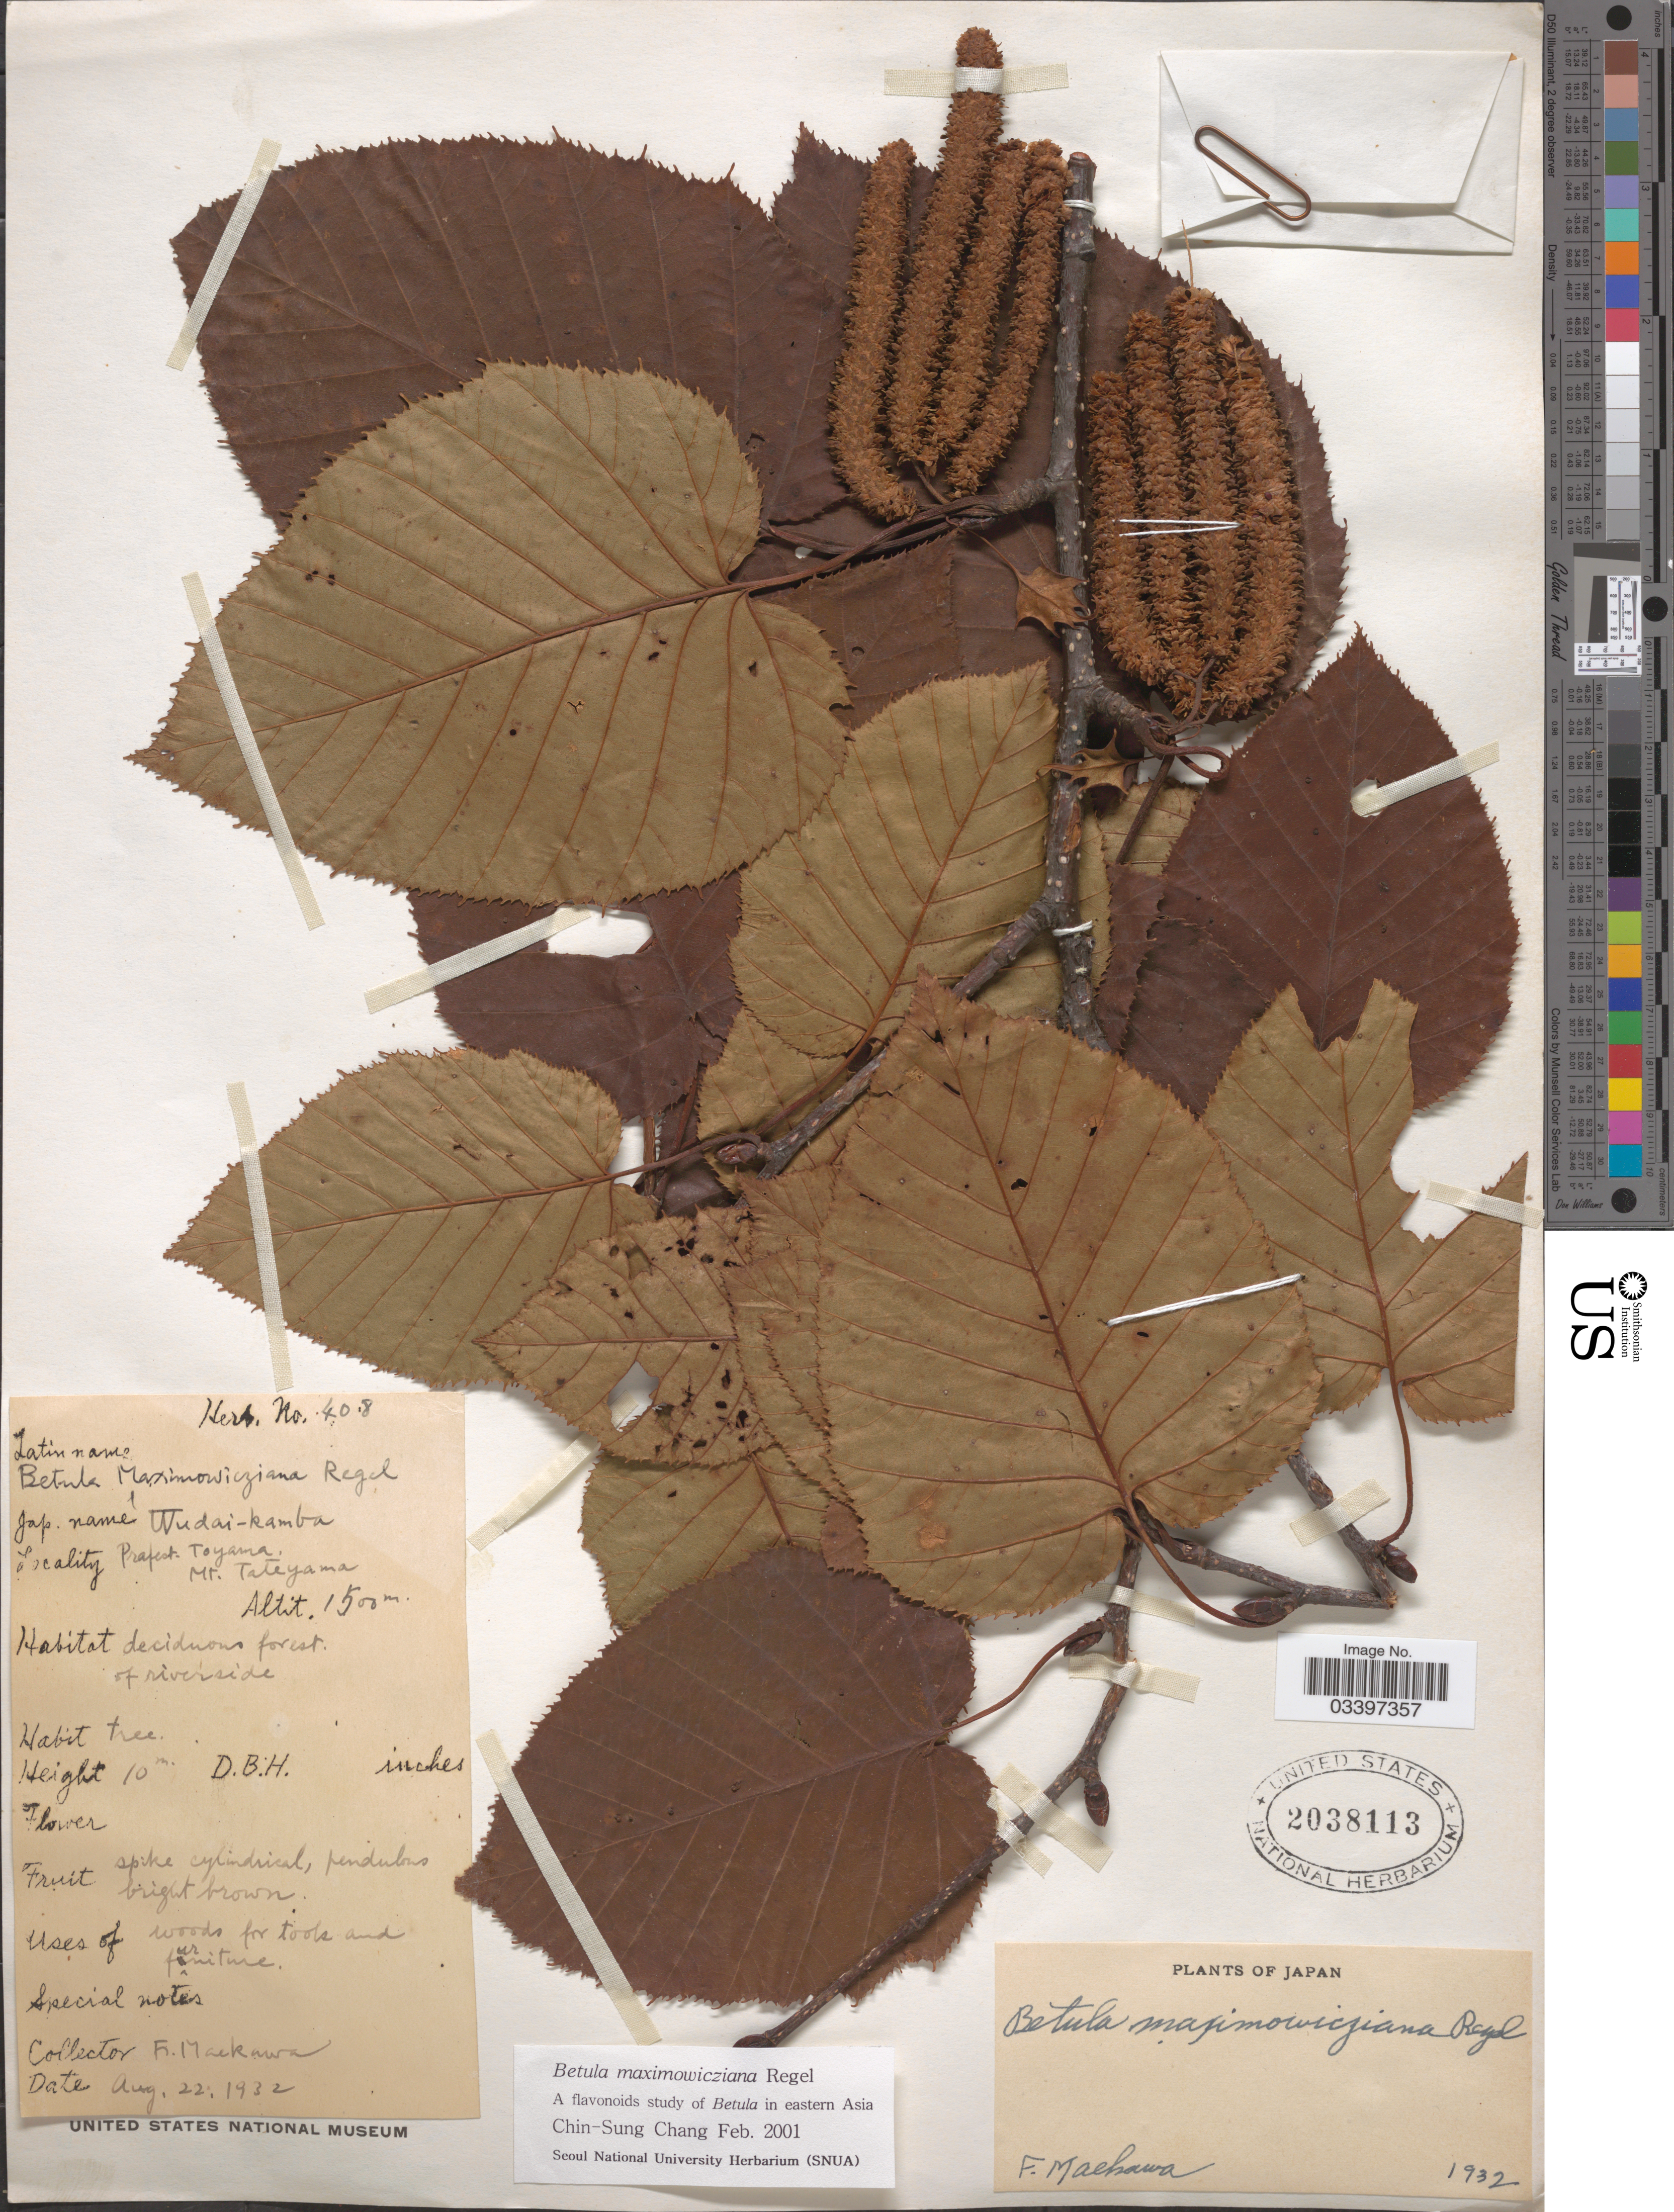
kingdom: Plantae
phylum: Tracheophyta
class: Magnoliopsida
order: Fagales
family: Betulaceae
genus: Betula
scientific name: Betula maximowiczii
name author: Rupr.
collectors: F. Maekawa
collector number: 408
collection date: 1932-08-22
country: Japan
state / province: Toyama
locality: Prefect. Toyama, Mt. Tateyama.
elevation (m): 1500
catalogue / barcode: US 2038113